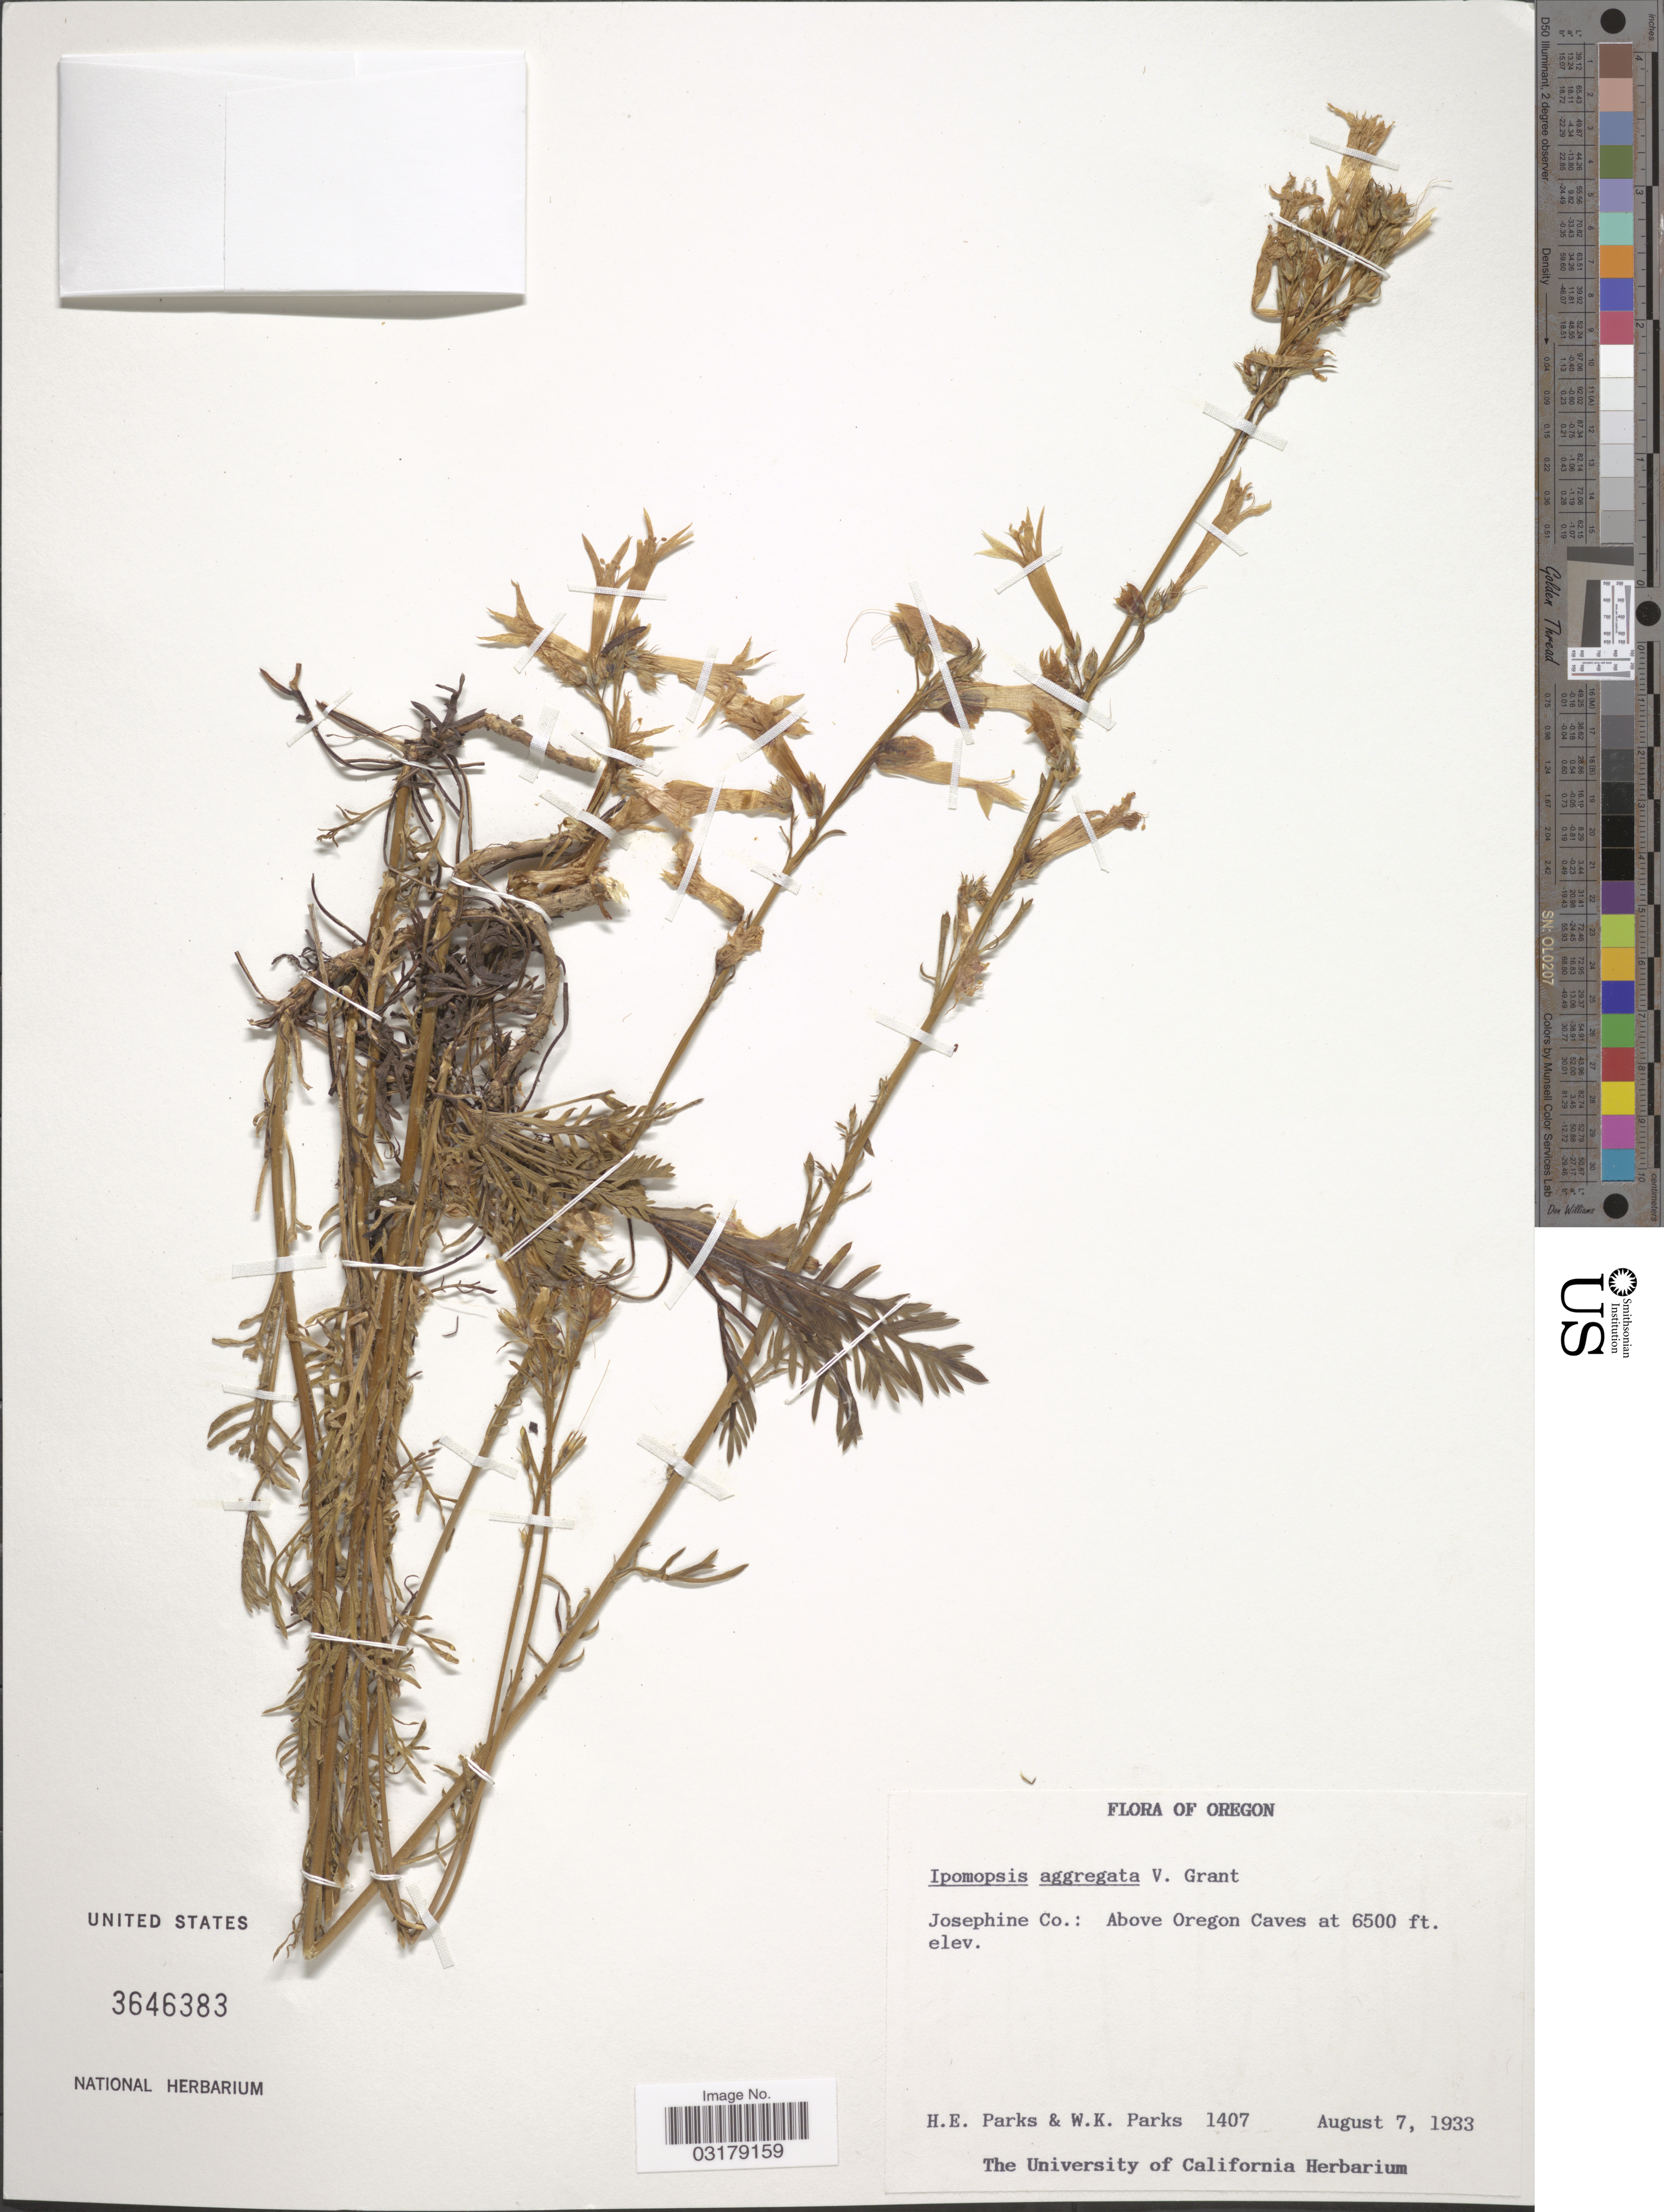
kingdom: Plantae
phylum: Tracheophyta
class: Magnoliopsida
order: Ericales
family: Polemoniaceae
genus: Ipomopsis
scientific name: Ipomopsis aggregata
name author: (Pursh) V.E. Grant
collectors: H. E. Parks & W. Parks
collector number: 1407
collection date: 1933-08-07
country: United States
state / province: Oregon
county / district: Josephine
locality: Josephine Co.: Above Oregon Caves.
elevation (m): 1981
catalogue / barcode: US 3646383